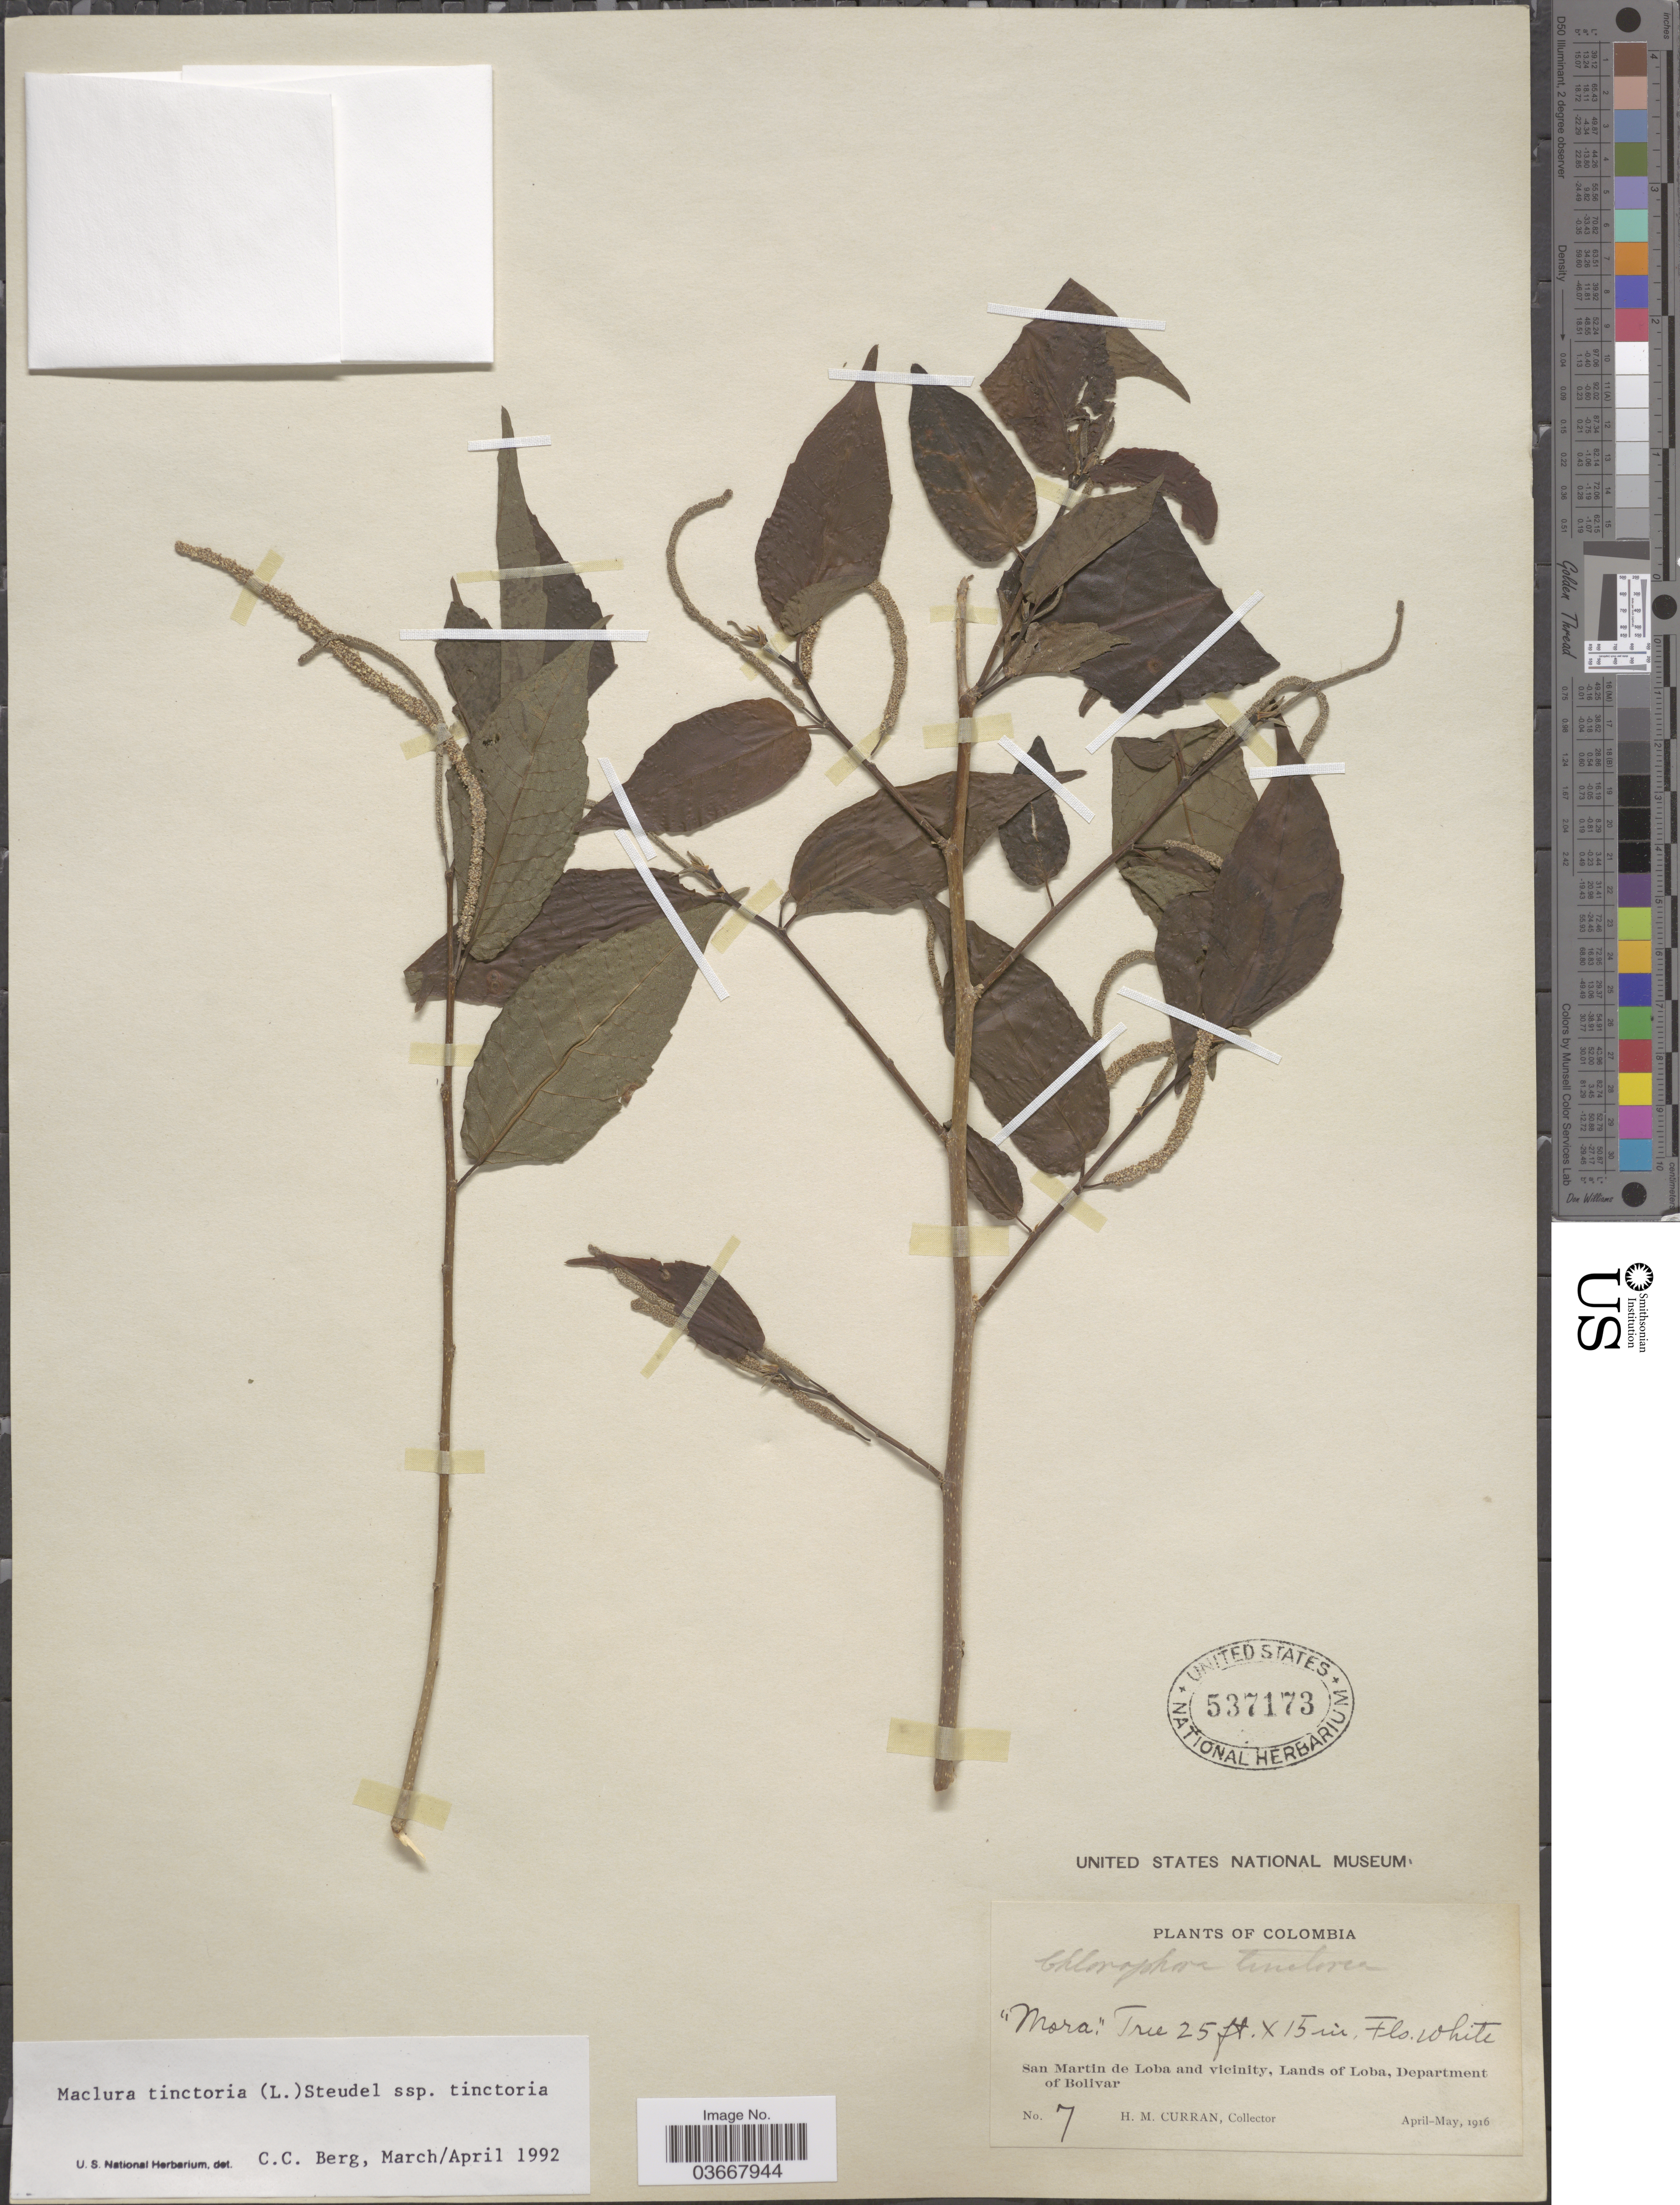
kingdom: Plantae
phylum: Tracheophyta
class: Magnoliopsida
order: Rosales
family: Moraceae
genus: Maclura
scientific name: Maclura tinctoria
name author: (L.) D. Don ex Steud.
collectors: H. M. Curran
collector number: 7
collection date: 1916-04/1916-05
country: Colombia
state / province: Bolívar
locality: San Martin de Loba and vicinity, Lands of Loba, Department of Bolivar.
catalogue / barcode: US 537173